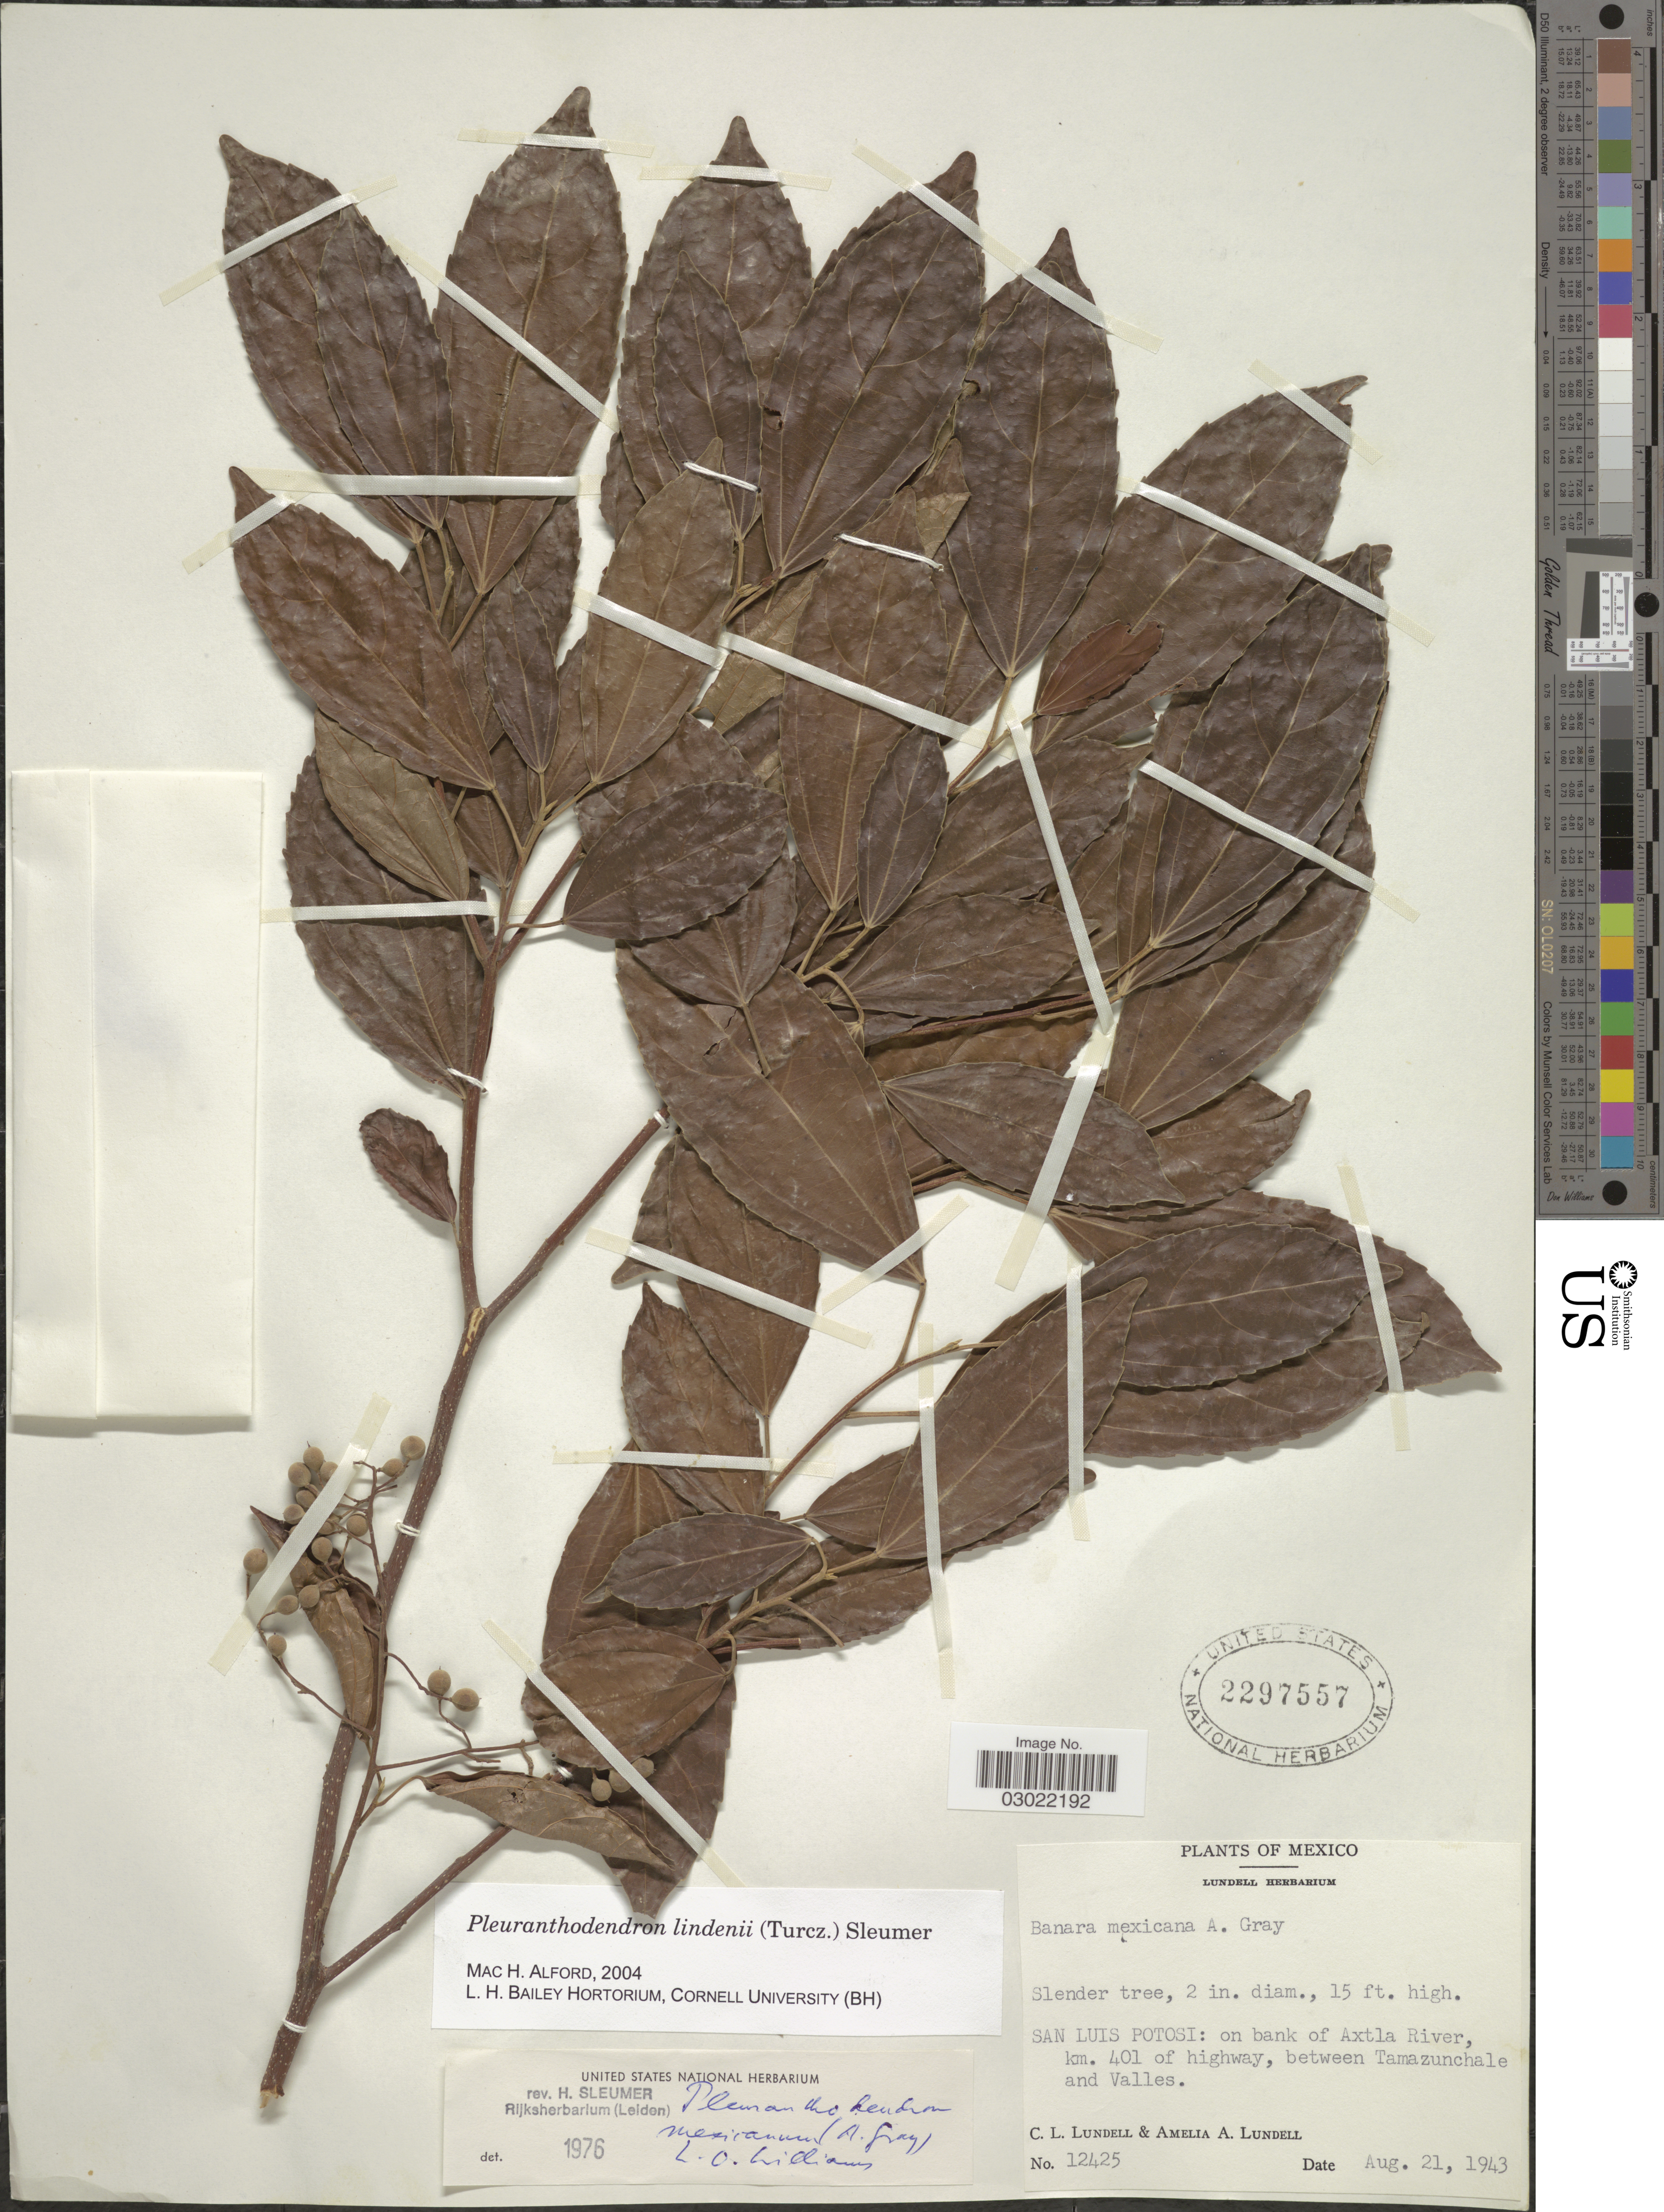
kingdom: Plantae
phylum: Tracheophyta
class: Magnoliopsida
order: Malpighiales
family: Salicaceae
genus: Pleuranthodendron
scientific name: Pleuranthodendron lindenii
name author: (Turcz.) Sleumer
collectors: C. L. Lundell & A. A. Lundell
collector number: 12425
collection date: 1943-08-21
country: Mexico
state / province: San Luis Potosí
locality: On bank of Axtla River, km. 401 of highway, between Tamazunchale and Valles.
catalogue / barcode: US 2297557